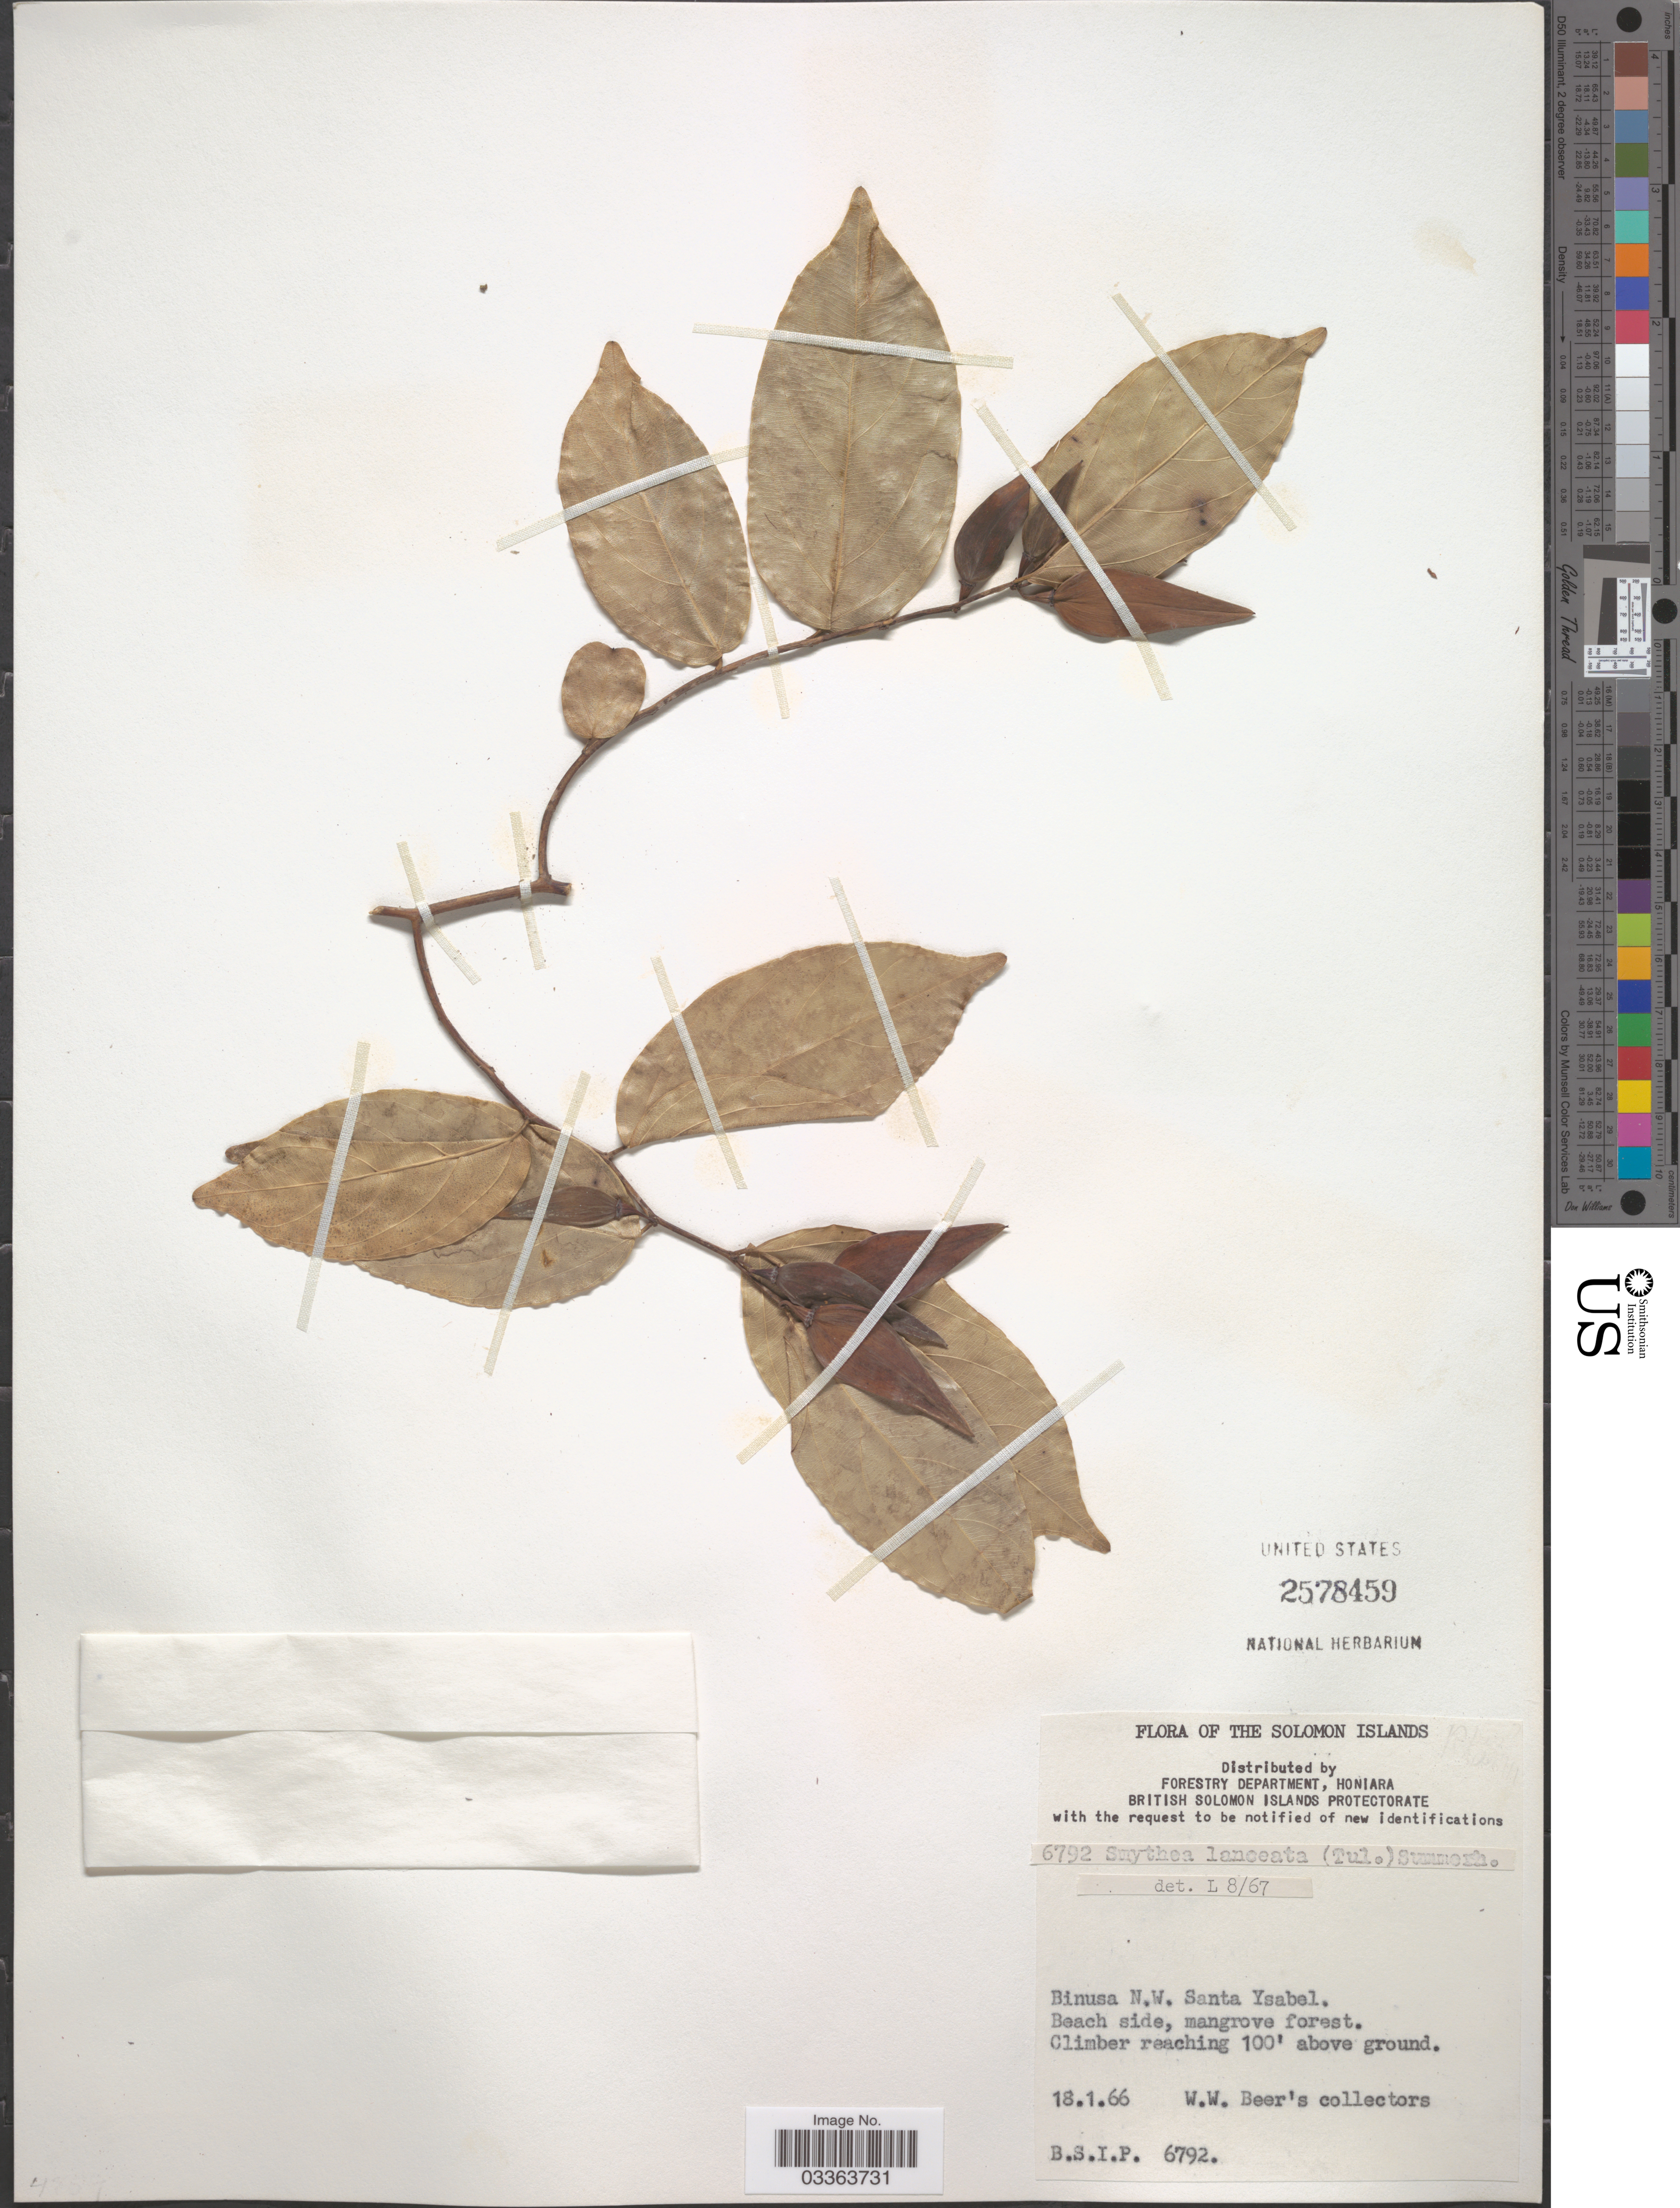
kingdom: Plantae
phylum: Tracheophyta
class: Magnoliopsida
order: Rosales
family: Rhamnaceae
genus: Smythea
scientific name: Smythea lanceata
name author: Summerh.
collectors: W. Beer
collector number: B.S.I.P. 6792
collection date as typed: Transcribed d/m/y: 18/1/66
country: Solomon Islands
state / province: Solomon Islands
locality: Binusa N.W. Santa Ysabel. Beach side.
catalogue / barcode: US 2578459